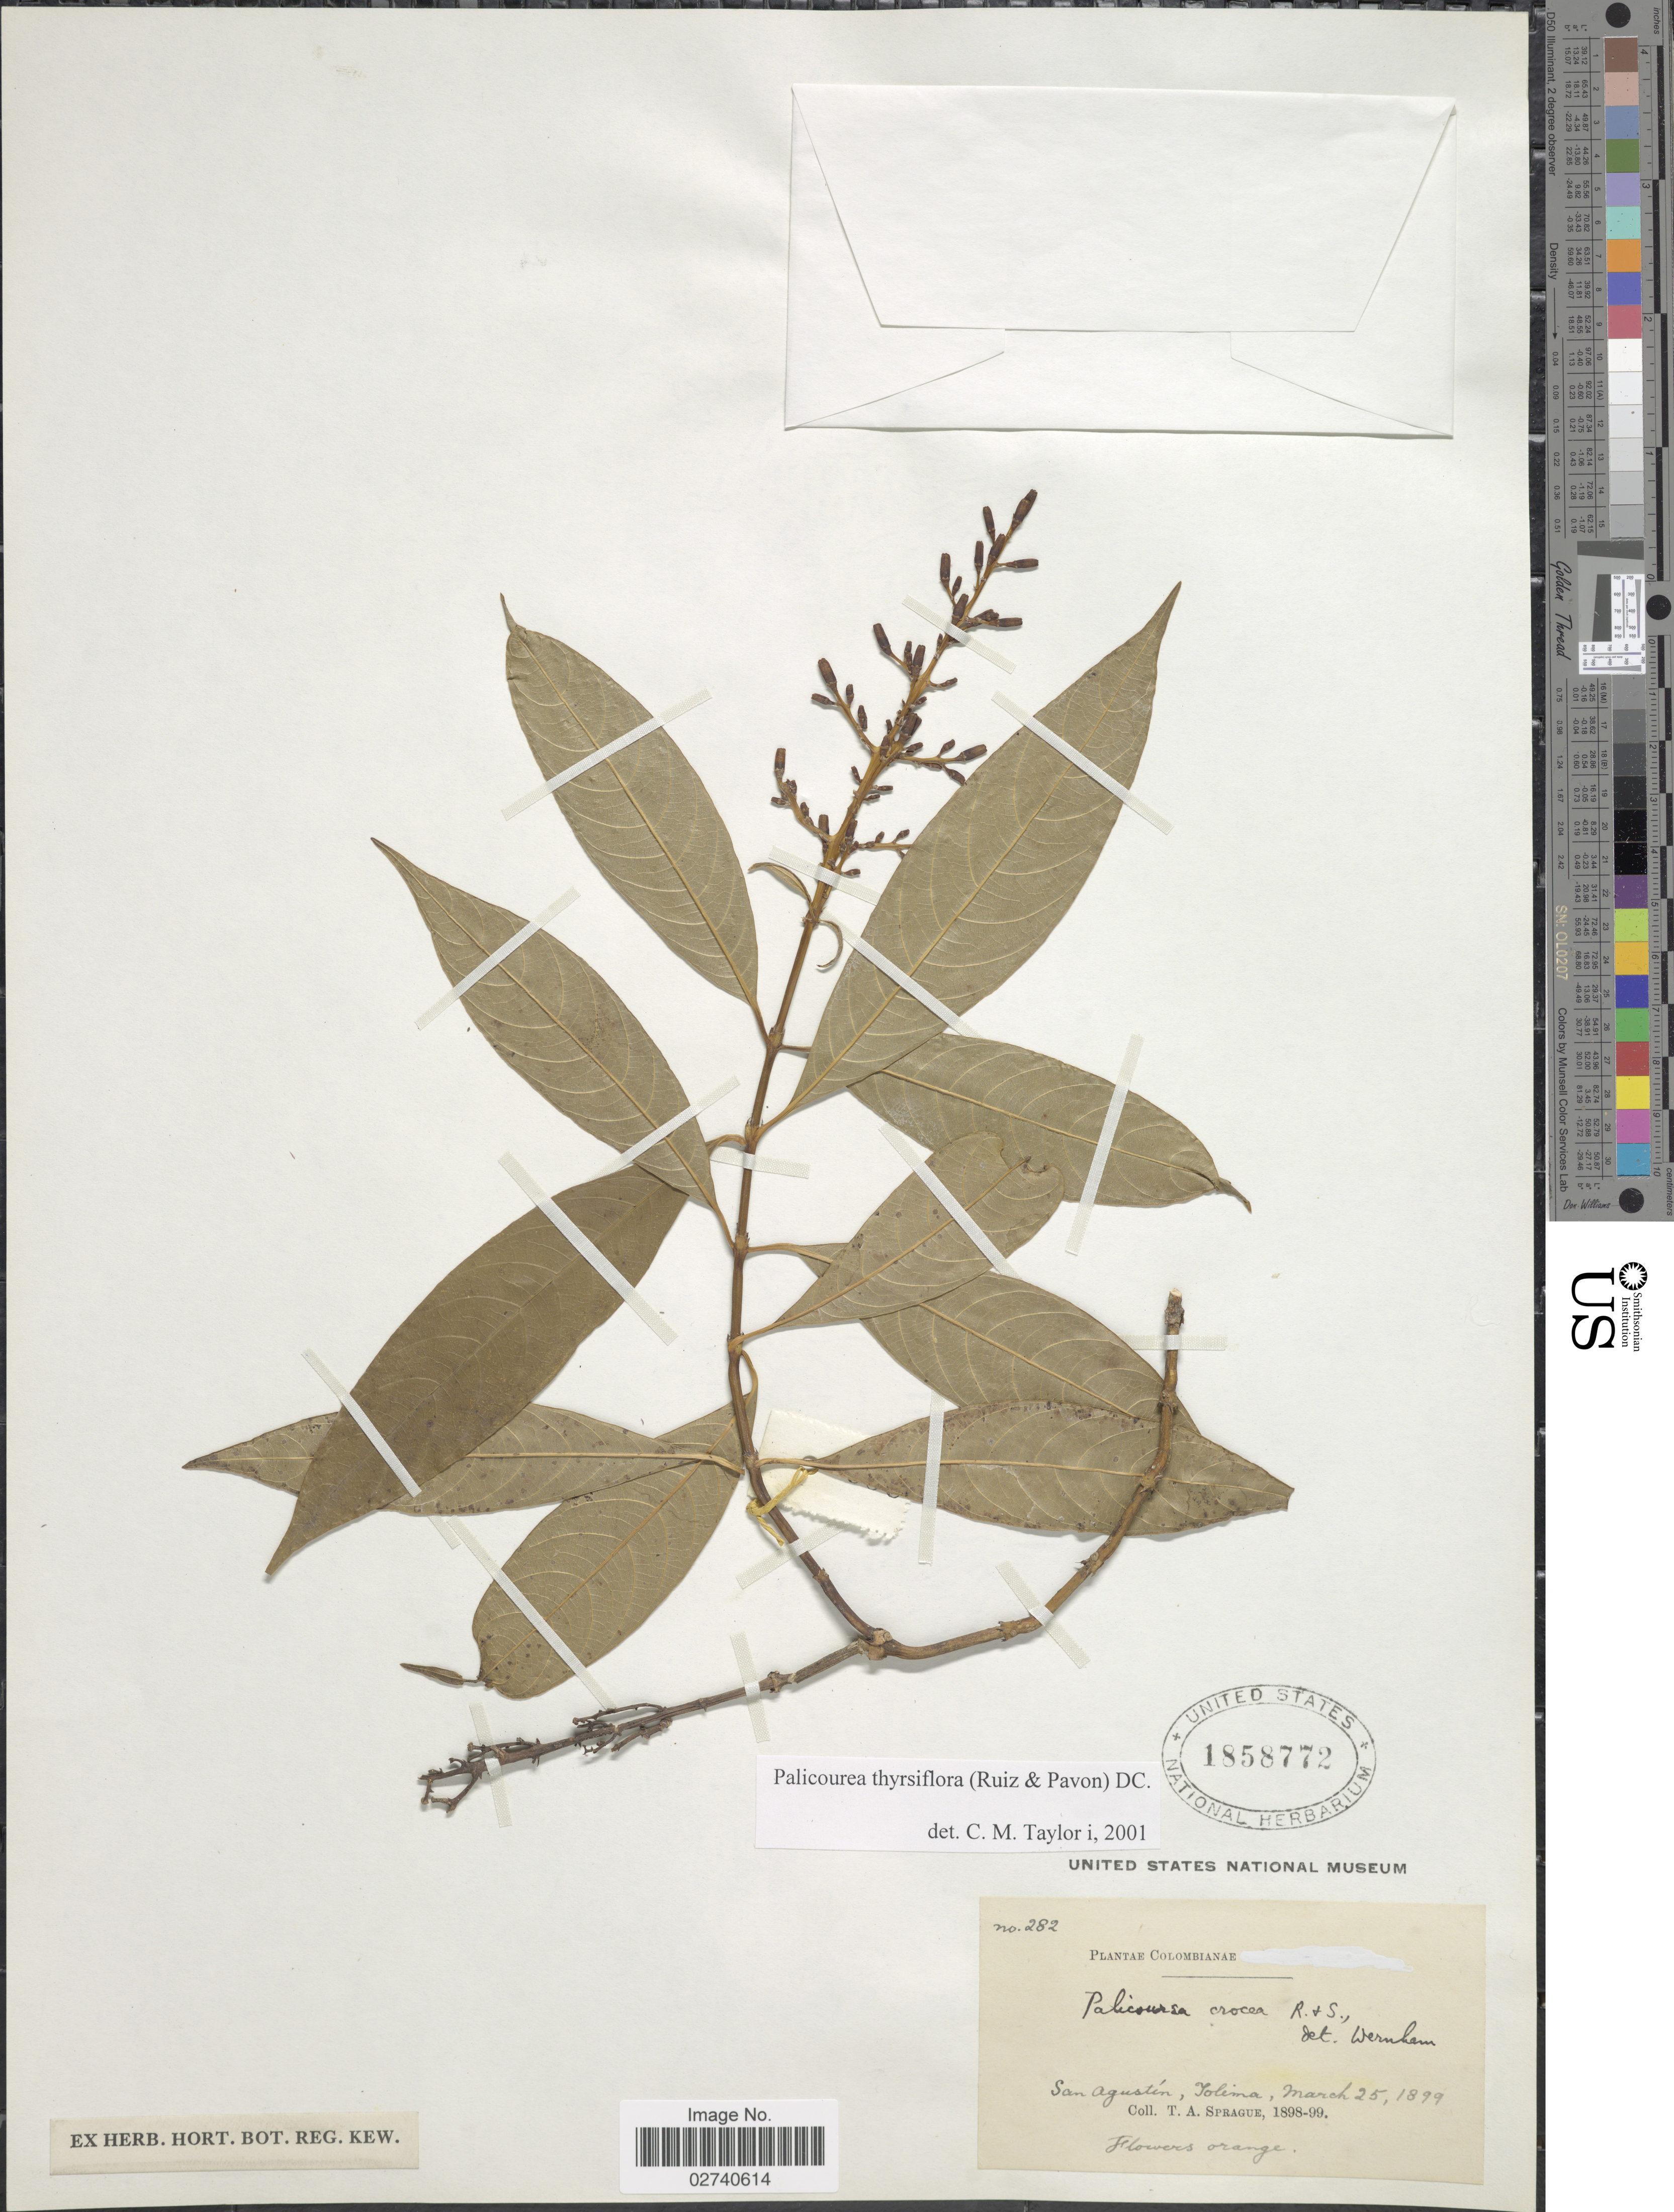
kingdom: Plantae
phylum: Tracheophyta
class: Magnoliopsida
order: Gentianales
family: Rubiaceae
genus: Palicourea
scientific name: Palicourea thyrsiflora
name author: (Ruiz & Pav.) DC.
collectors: T. A. Sprague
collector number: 282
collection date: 1899-03-25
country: Colombia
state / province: Tolima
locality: San Agustin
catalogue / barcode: US 1858772